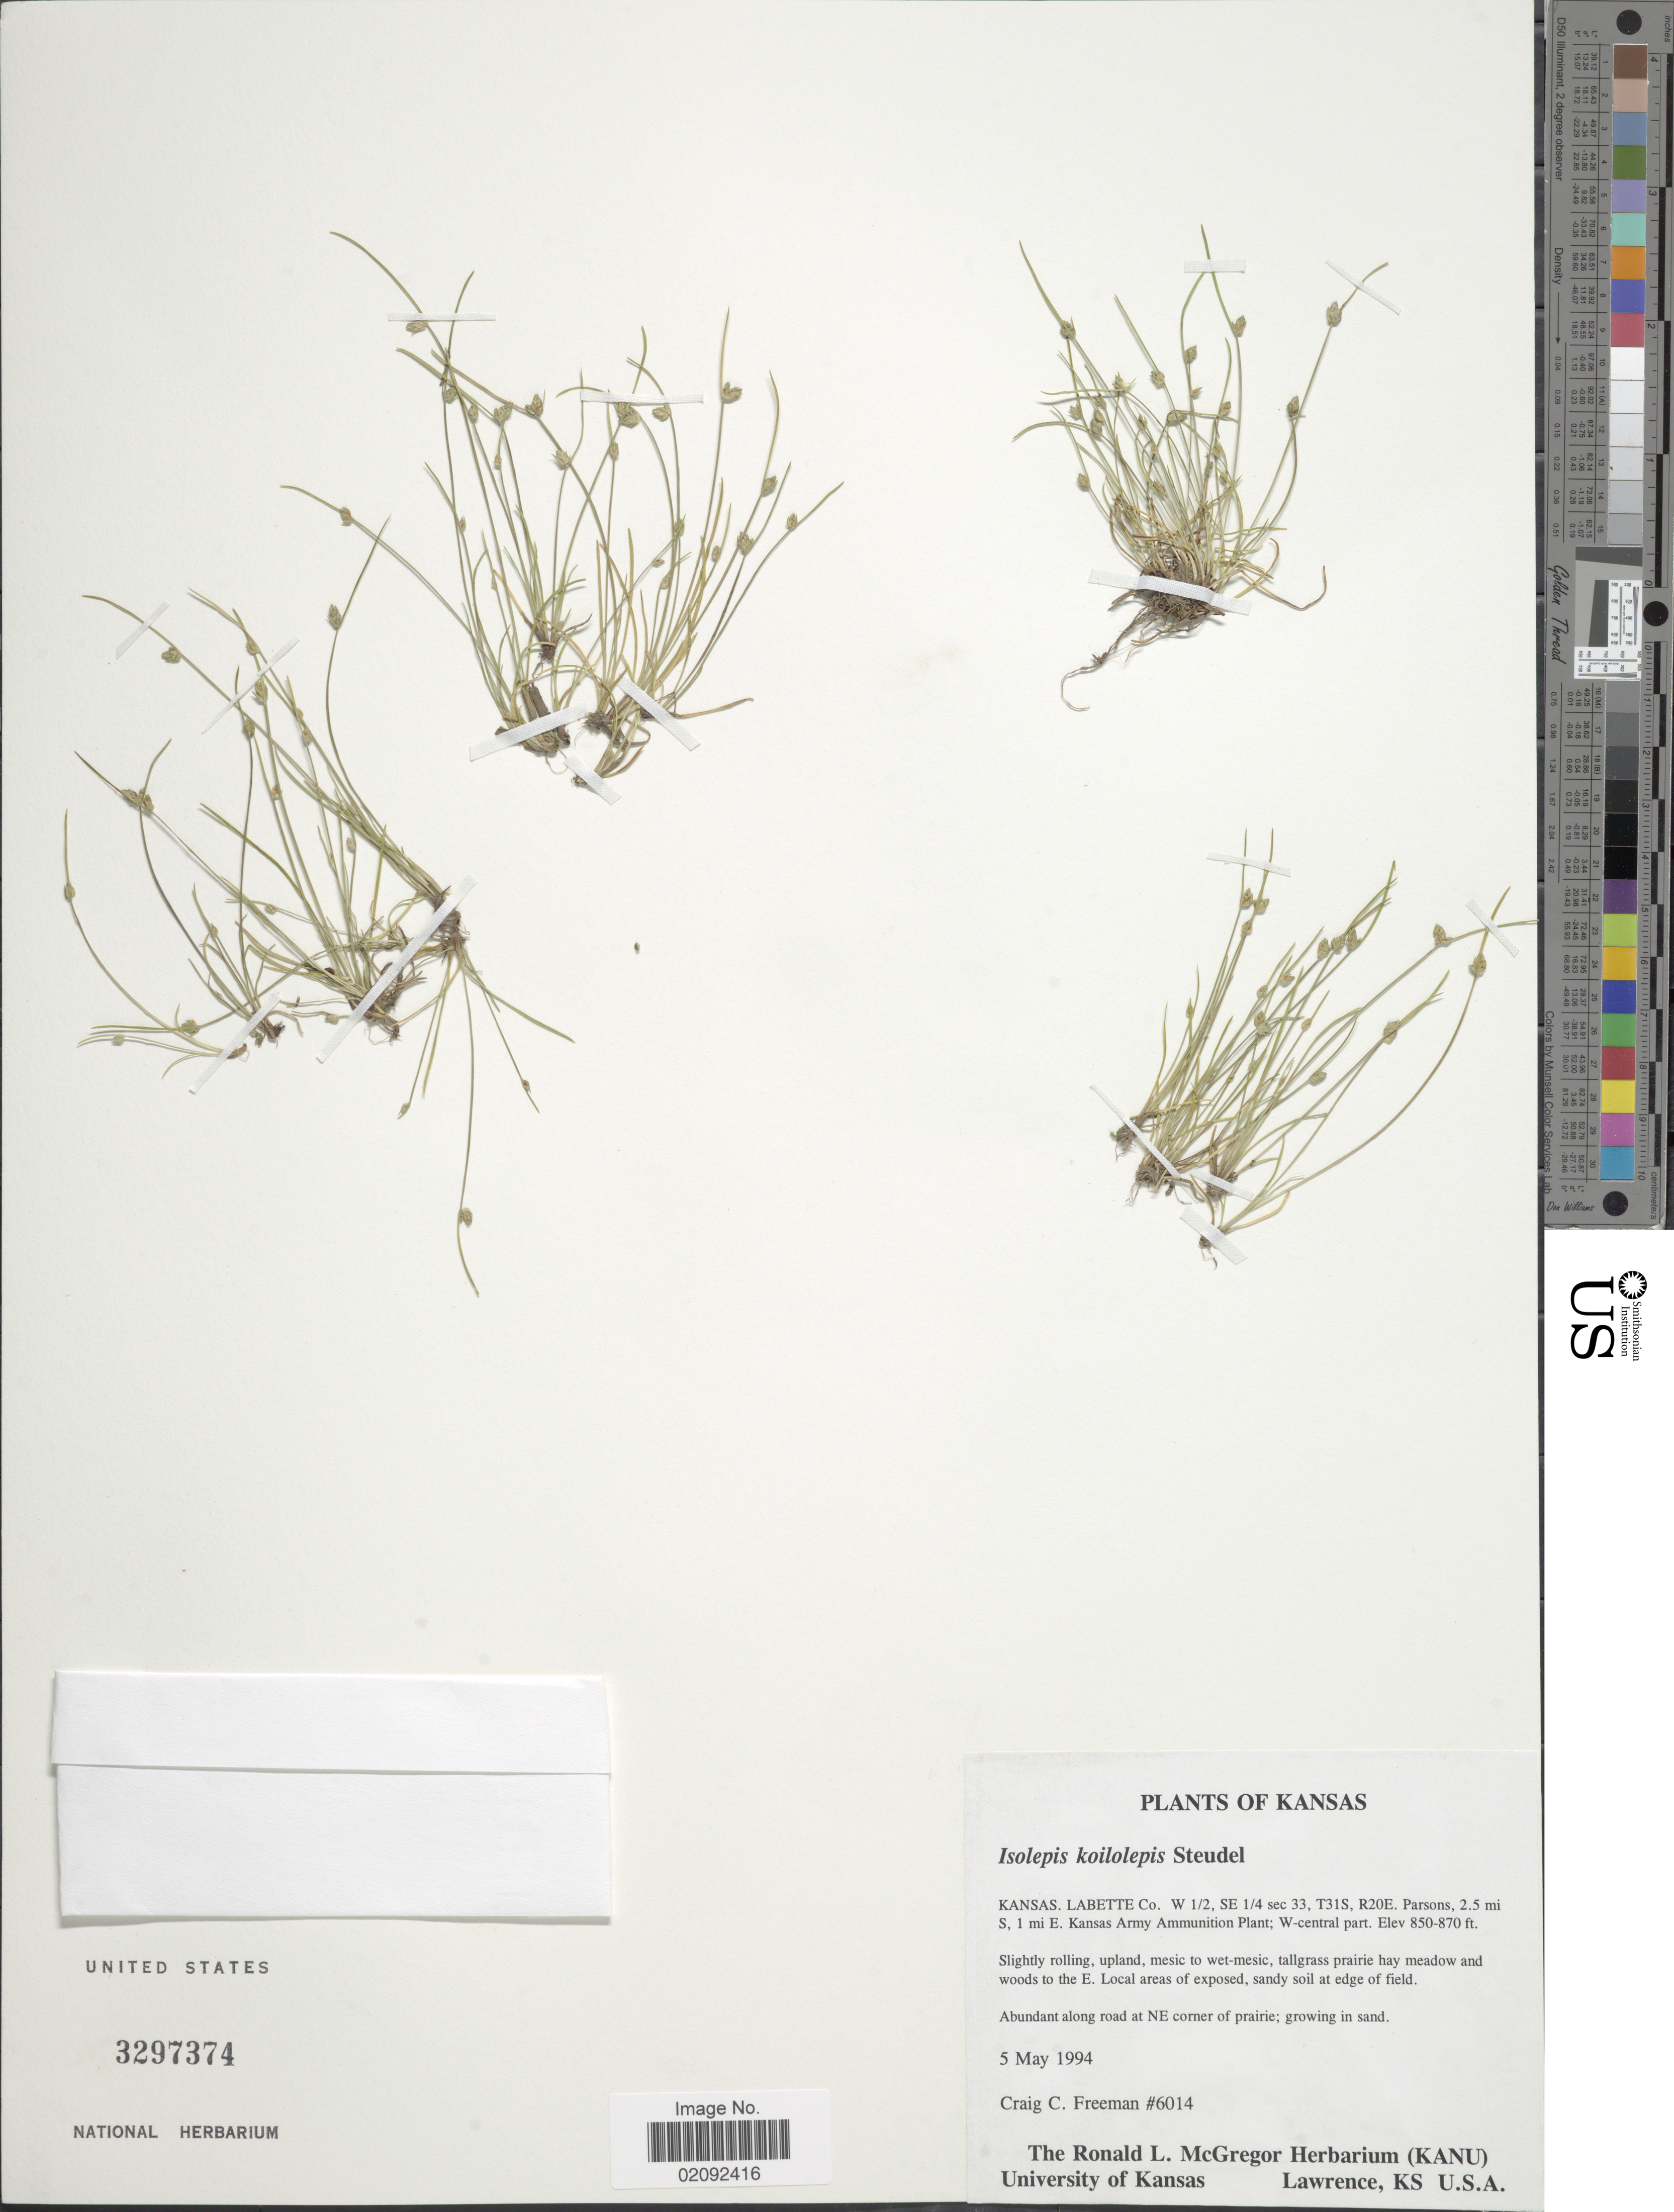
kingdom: Plantae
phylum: Tracheophyta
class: Liliopsida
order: Poales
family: Cyperaceae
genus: Isolepis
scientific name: Isolepis carinata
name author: Hook. & Arn. ex Torr.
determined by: Strong, M. T., (US), Smithsonian Institution - National Museum of Natural History (UNITED STATES)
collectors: C. C. Freeman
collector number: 6014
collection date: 1994-05-05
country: United States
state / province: Kansas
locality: Labette Co. W 1/2, SE 1/4 sec T31S, R20E, 2.5 mi S, 1 mi E. Kansas Army Ammunition Plant; W-central part, abundant along road at NE corner of prairie.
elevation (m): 259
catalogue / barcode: US 3297374